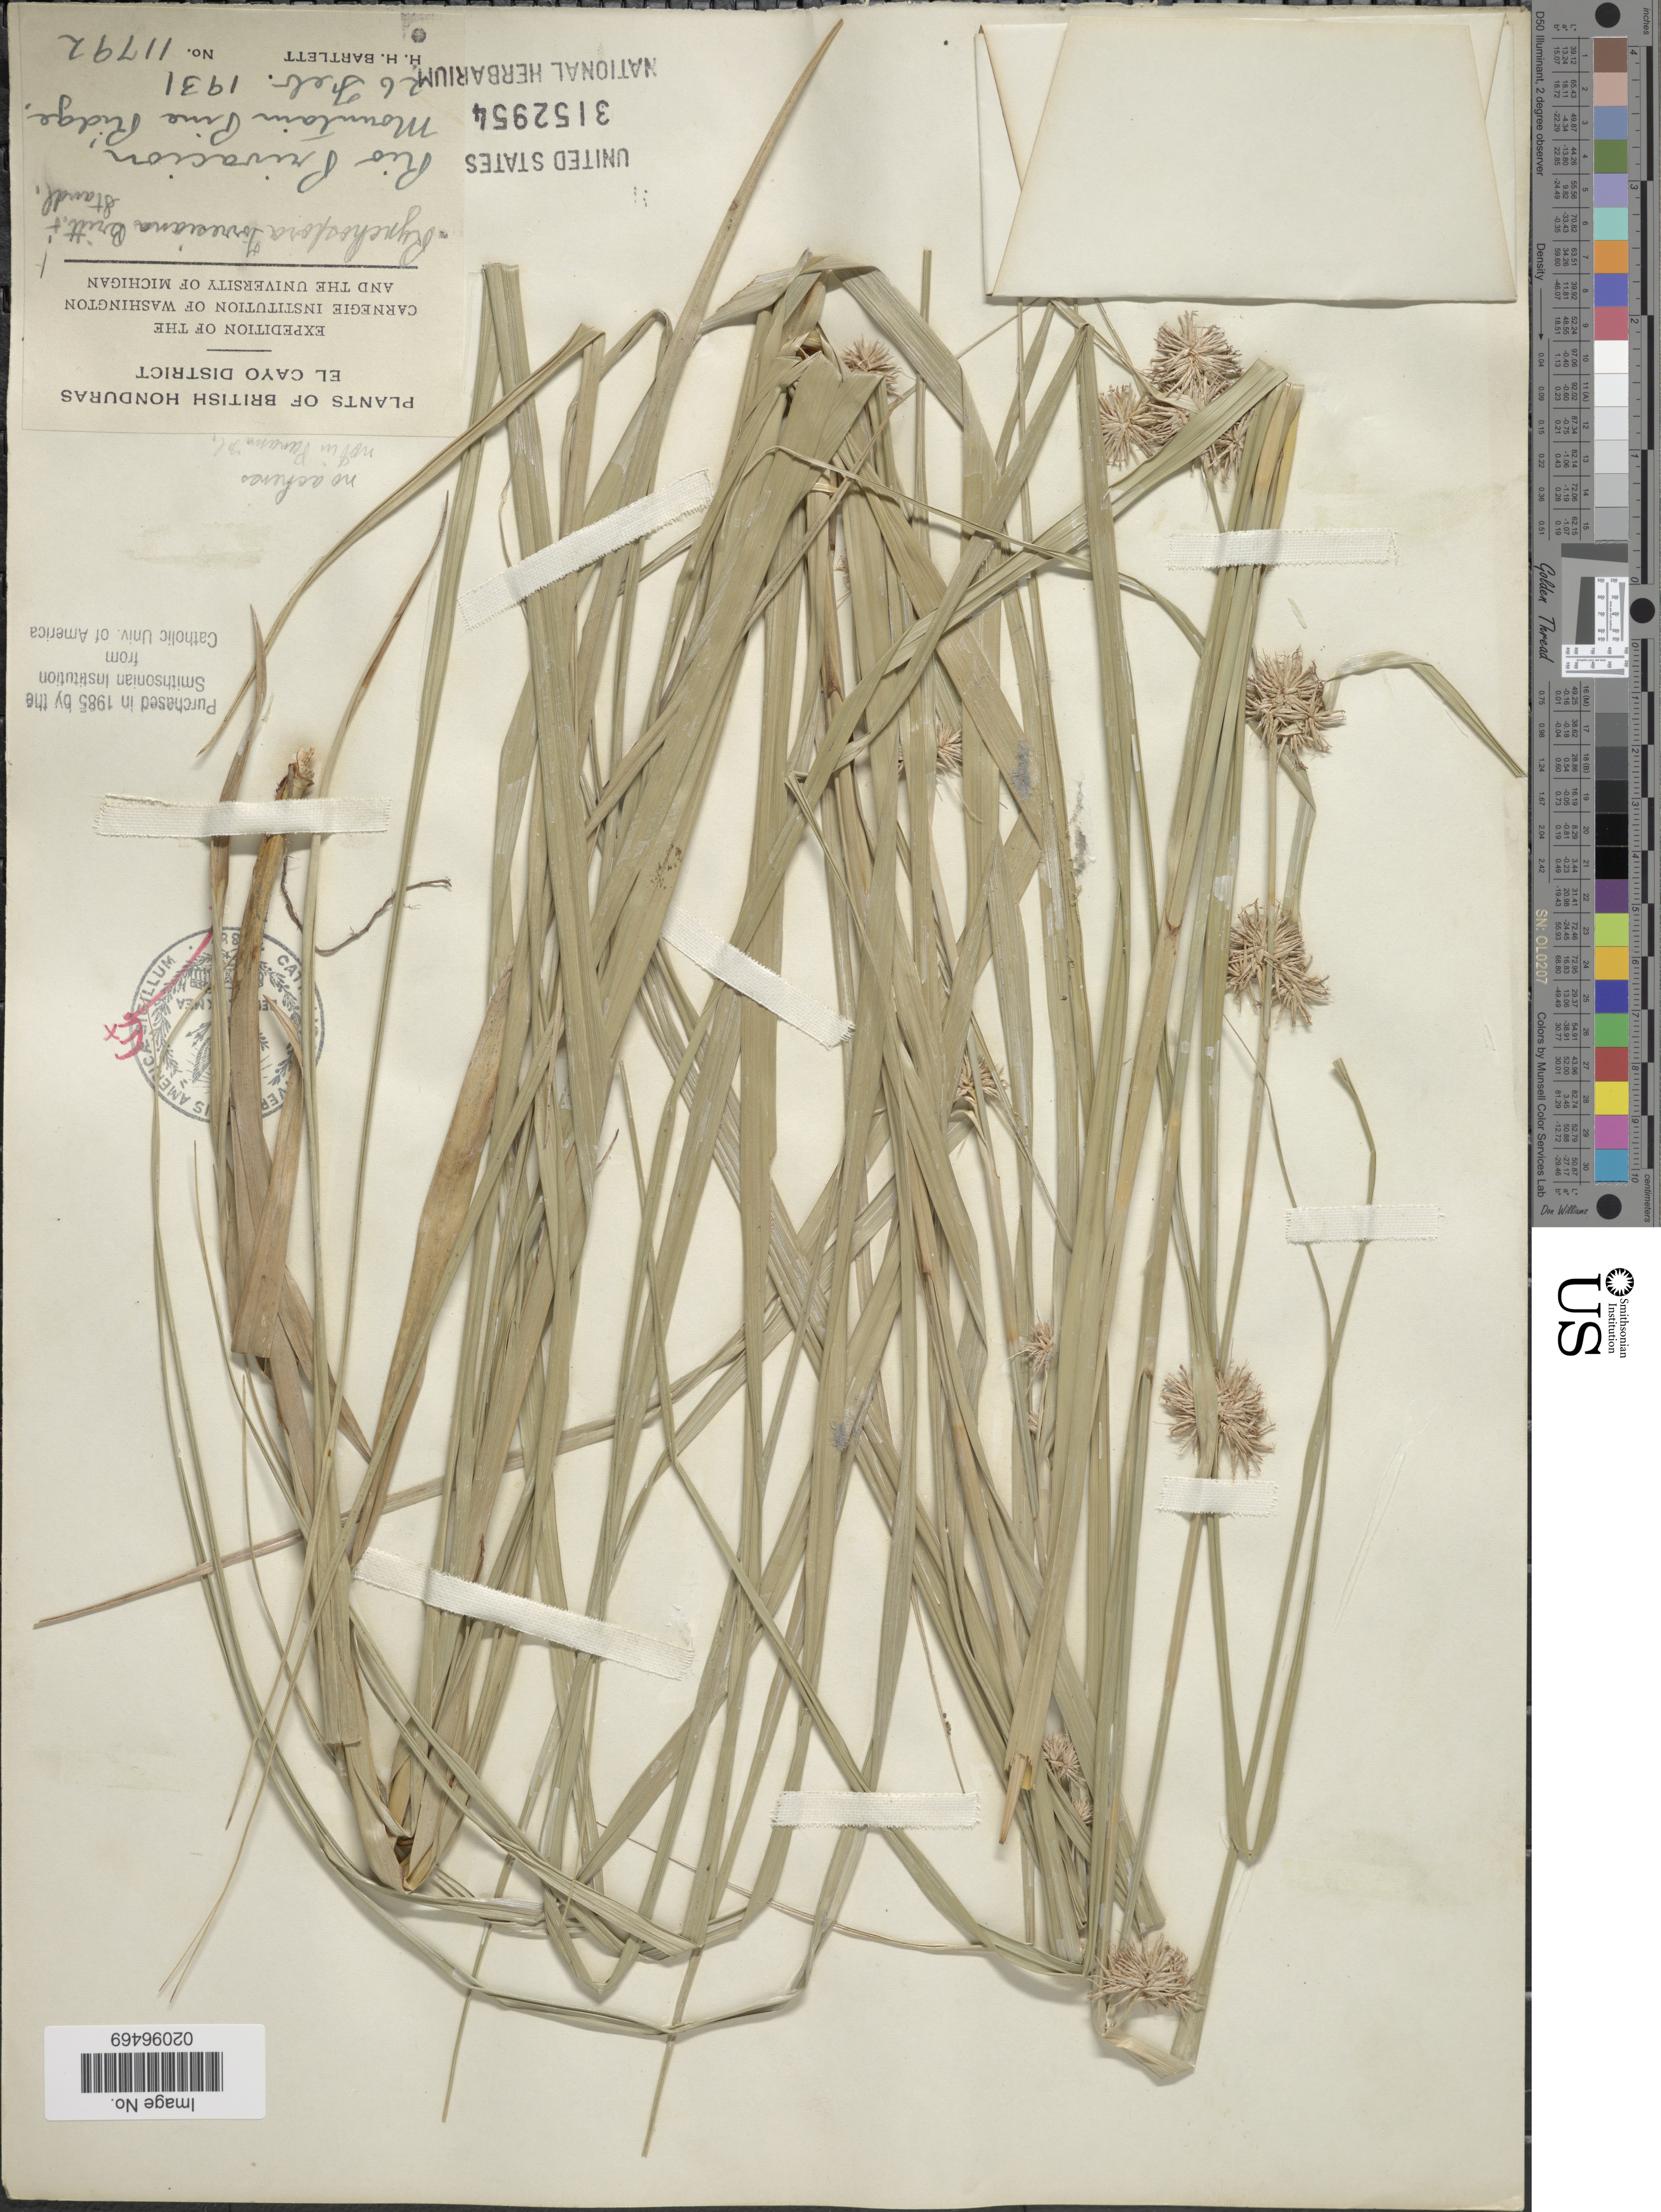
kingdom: Plantae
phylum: Tracheophyta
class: Liliopsida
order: Poales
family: Cyperaceae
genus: Rhynchospora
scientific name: Rhynchospora torresiana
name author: Britton & Standl.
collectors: H. H. Bartlett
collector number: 11792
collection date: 1931-02-26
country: Belize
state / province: Cayo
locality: El Cayo, British Honduras. Rio Privacion Mountain Pine Ridge.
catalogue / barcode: US 3152954